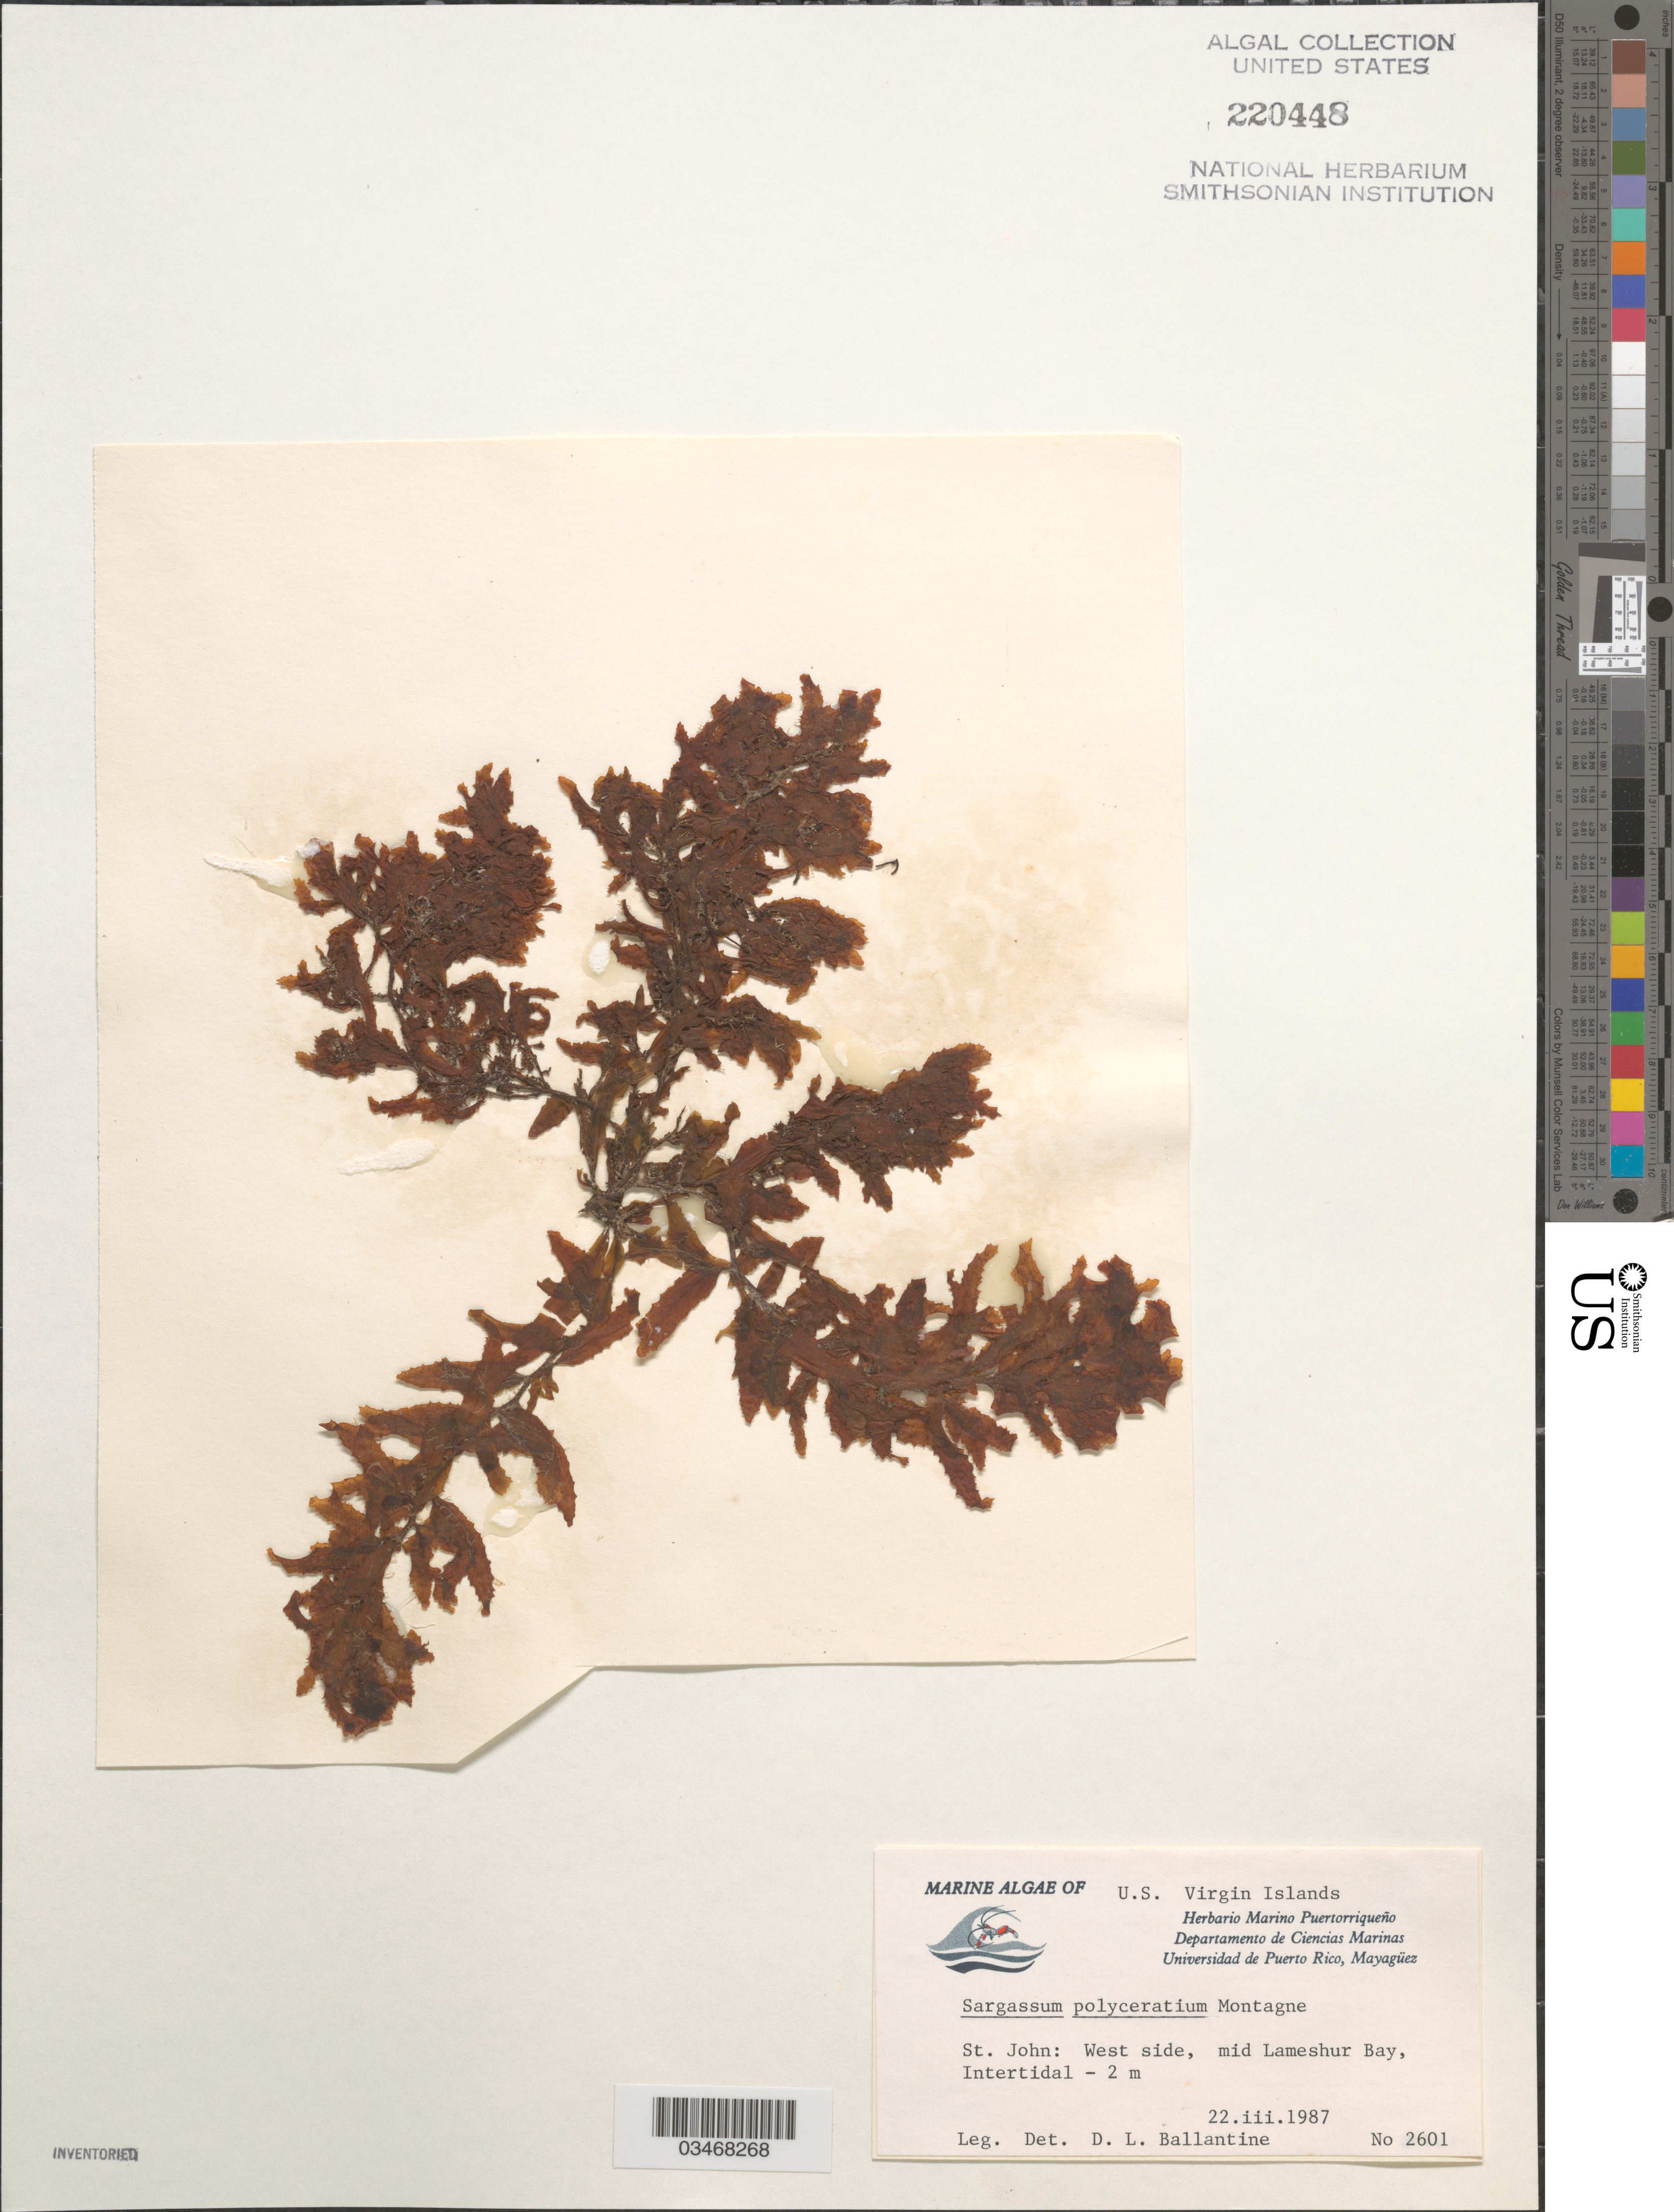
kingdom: Chromista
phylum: Ochrophyta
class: Phaeophyceae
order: Fucales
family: Sargassaceae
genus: Sargassum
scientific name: Sargassum polyceratium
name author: Mont.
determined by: Ballantine, D. L.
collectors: D.L. Ballantine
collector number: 2601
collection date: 1987-03-22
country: U.S. Virgin Islands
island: St. John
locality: West side, mid Lameshur Bay.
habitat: Intertidal.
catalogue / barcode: US 220448